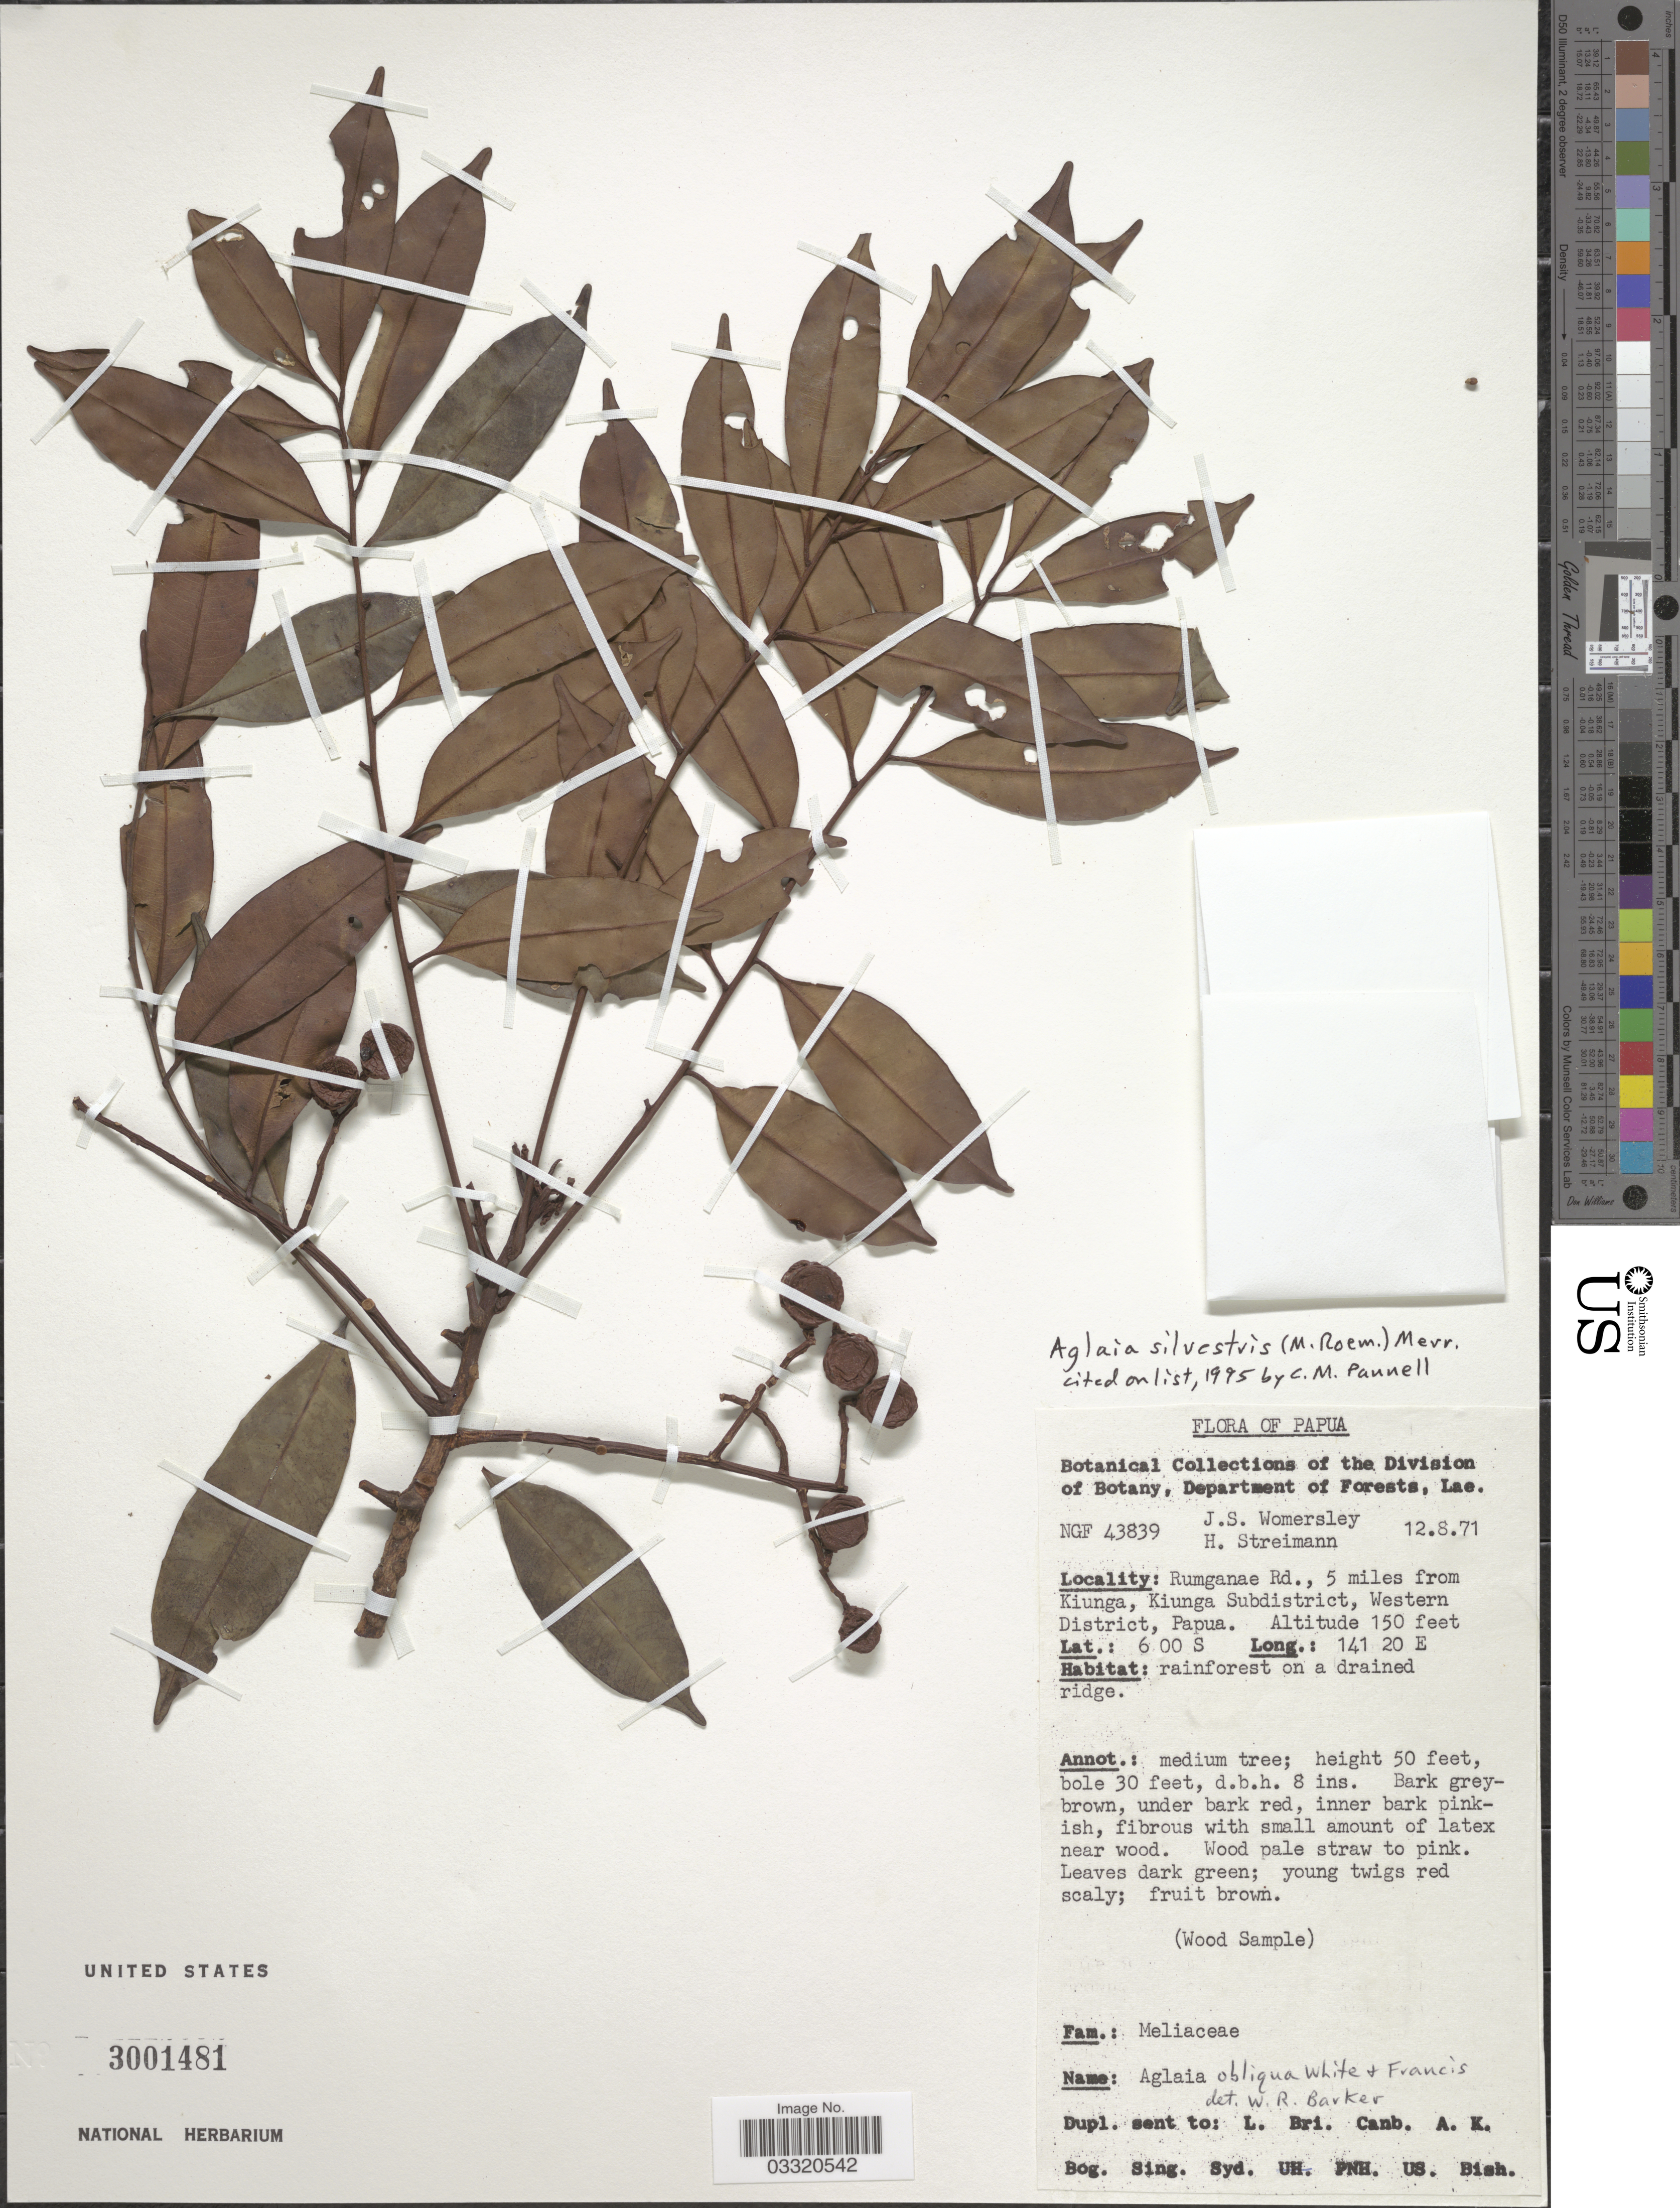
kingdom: Plantae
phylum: Tracheophyta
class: Magnoliopsida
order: Sapindales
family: Meliaceae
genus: Aglaia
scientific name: Aglaia silvestris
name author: (M. Roem.) Merr.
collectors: J. S. Womersley & H. Streimann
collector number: NGF 43839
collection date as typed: Transcribed d/m/y: 12/8/71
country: Papua New Guinea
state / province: Manus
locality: Papua. Rumganae Rd., 5 miles from Kiunga, Kiunga Subdistrict, Western District.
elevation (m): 46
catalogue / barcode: US 3001481